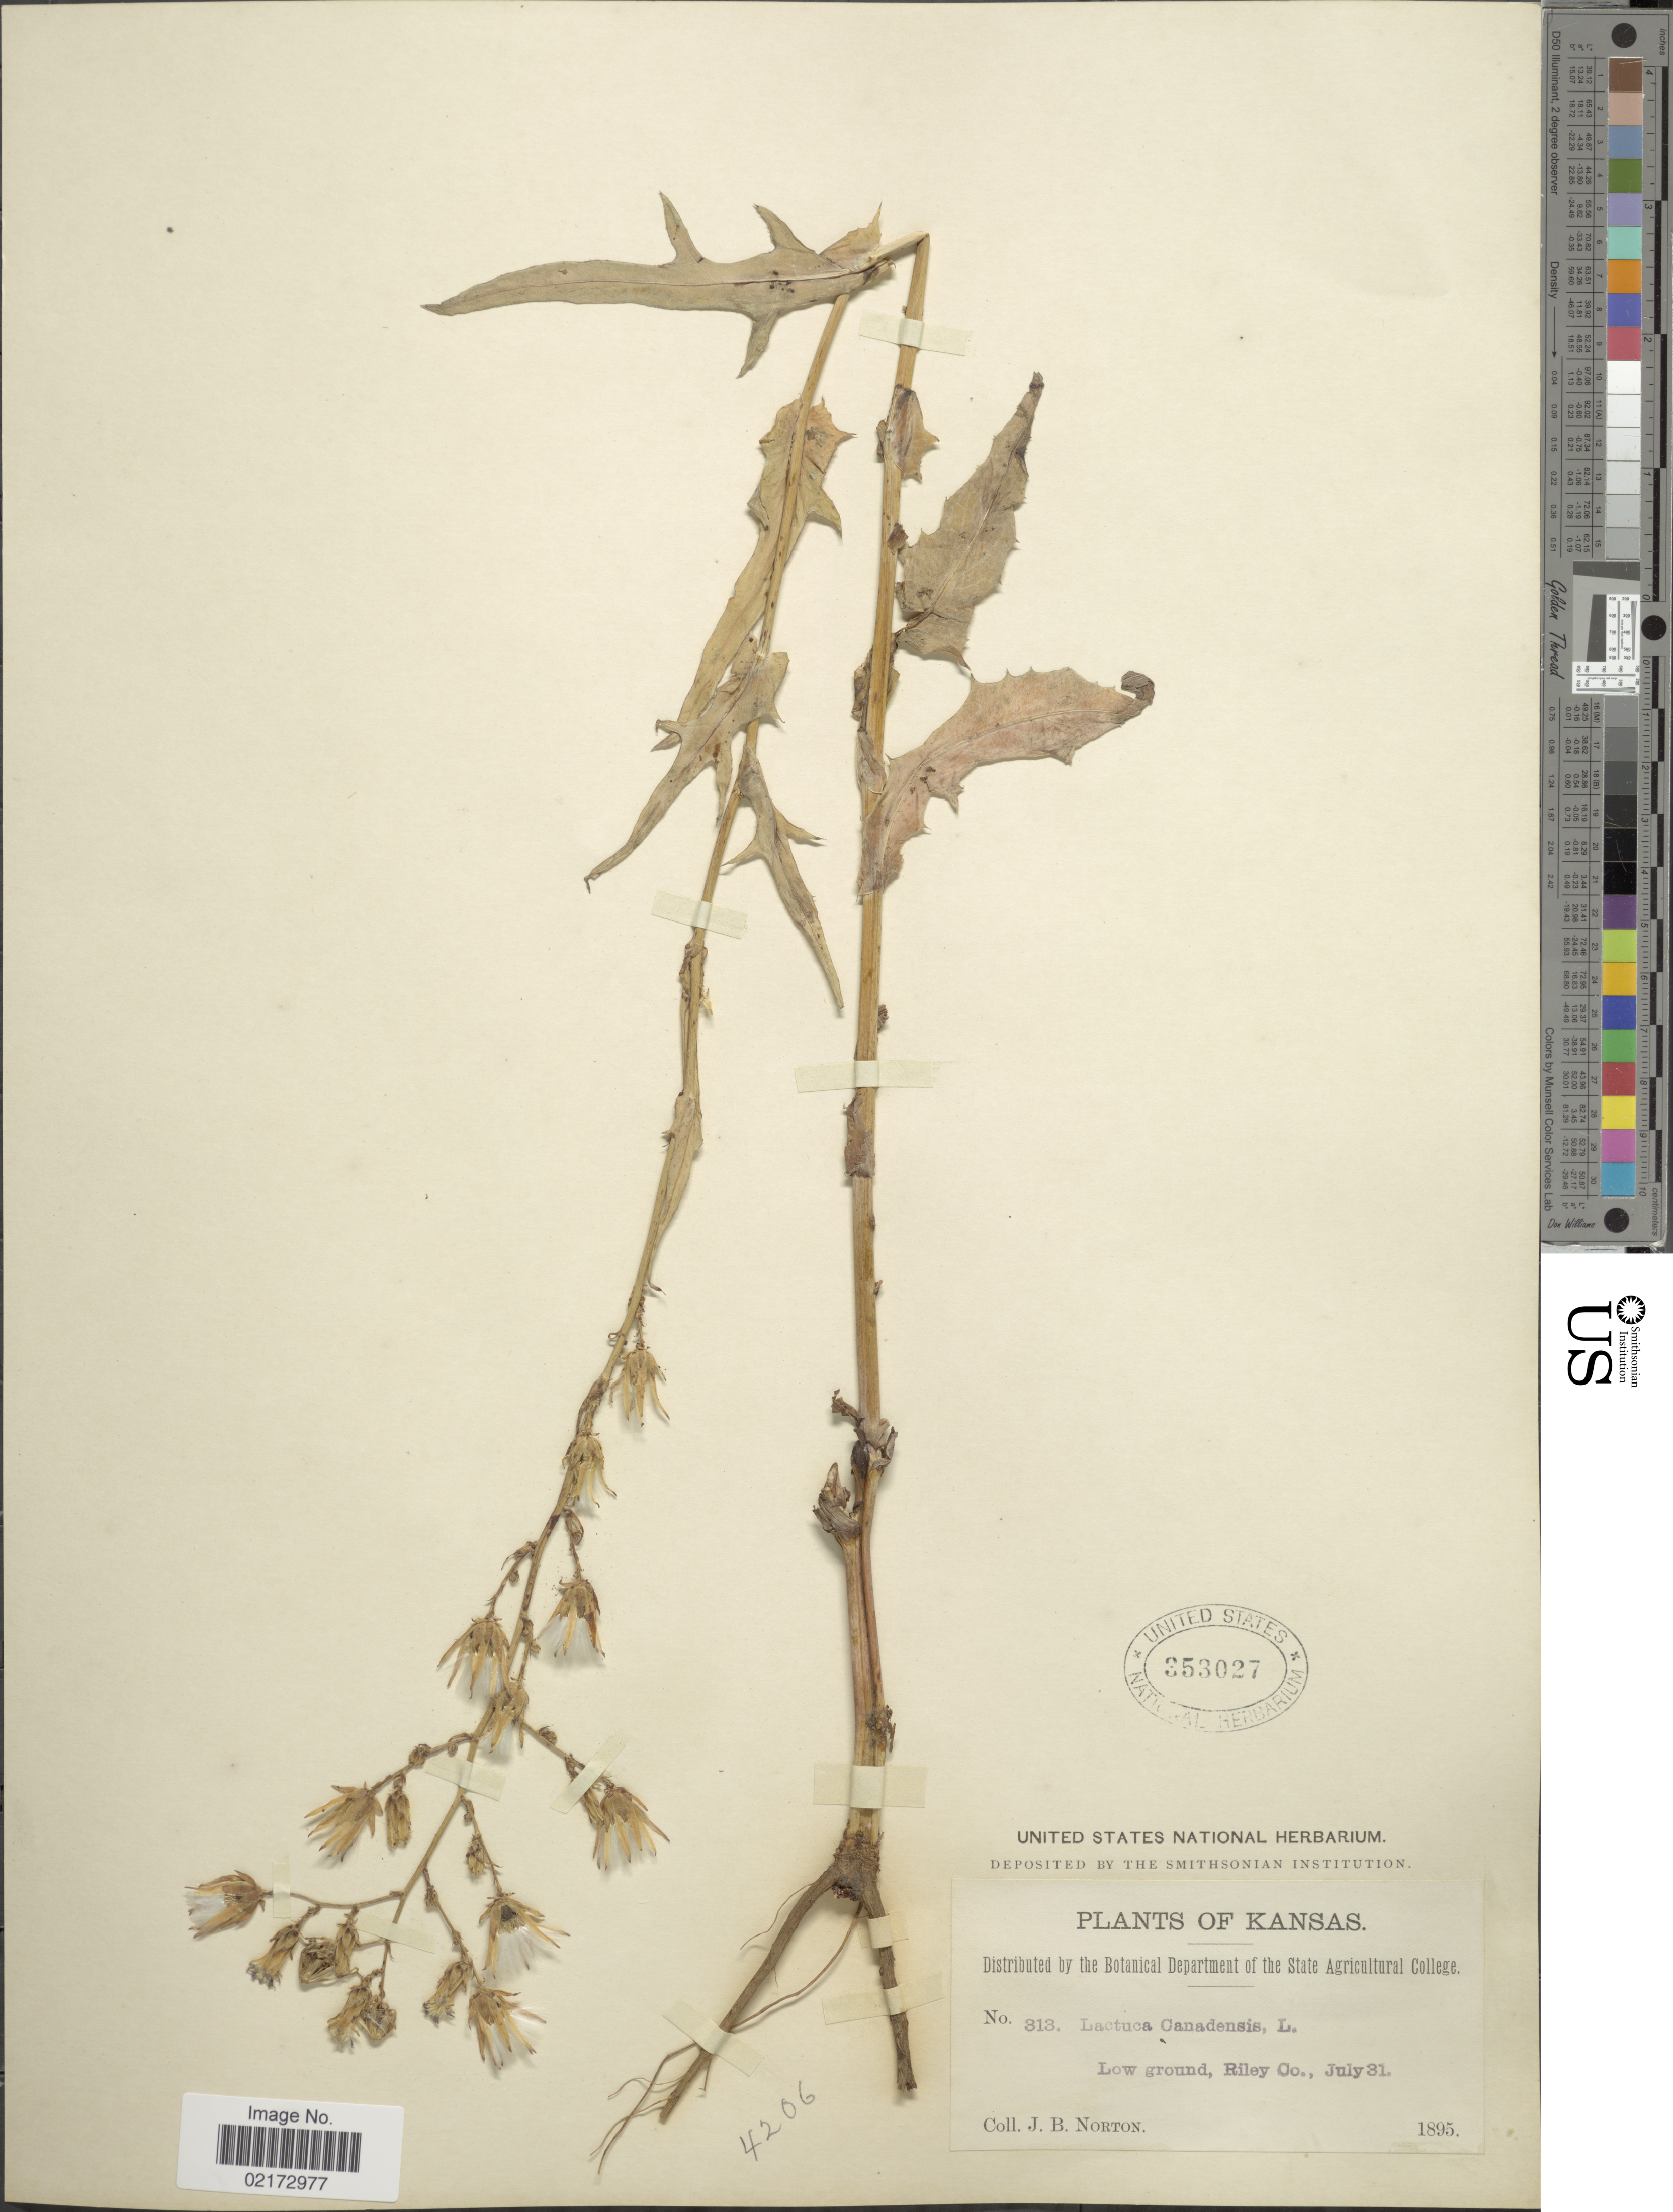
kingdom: Plantae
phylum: Tracheophyta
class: Magnoliopsida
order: Asterales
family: Asteraceae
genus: Lactuca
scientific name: Lactuca canadensis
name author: L.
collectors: J. B. Norton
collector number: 313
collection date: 1895-07-31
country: United States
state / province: Kansas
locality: Riley Co.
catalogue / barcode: US 353027